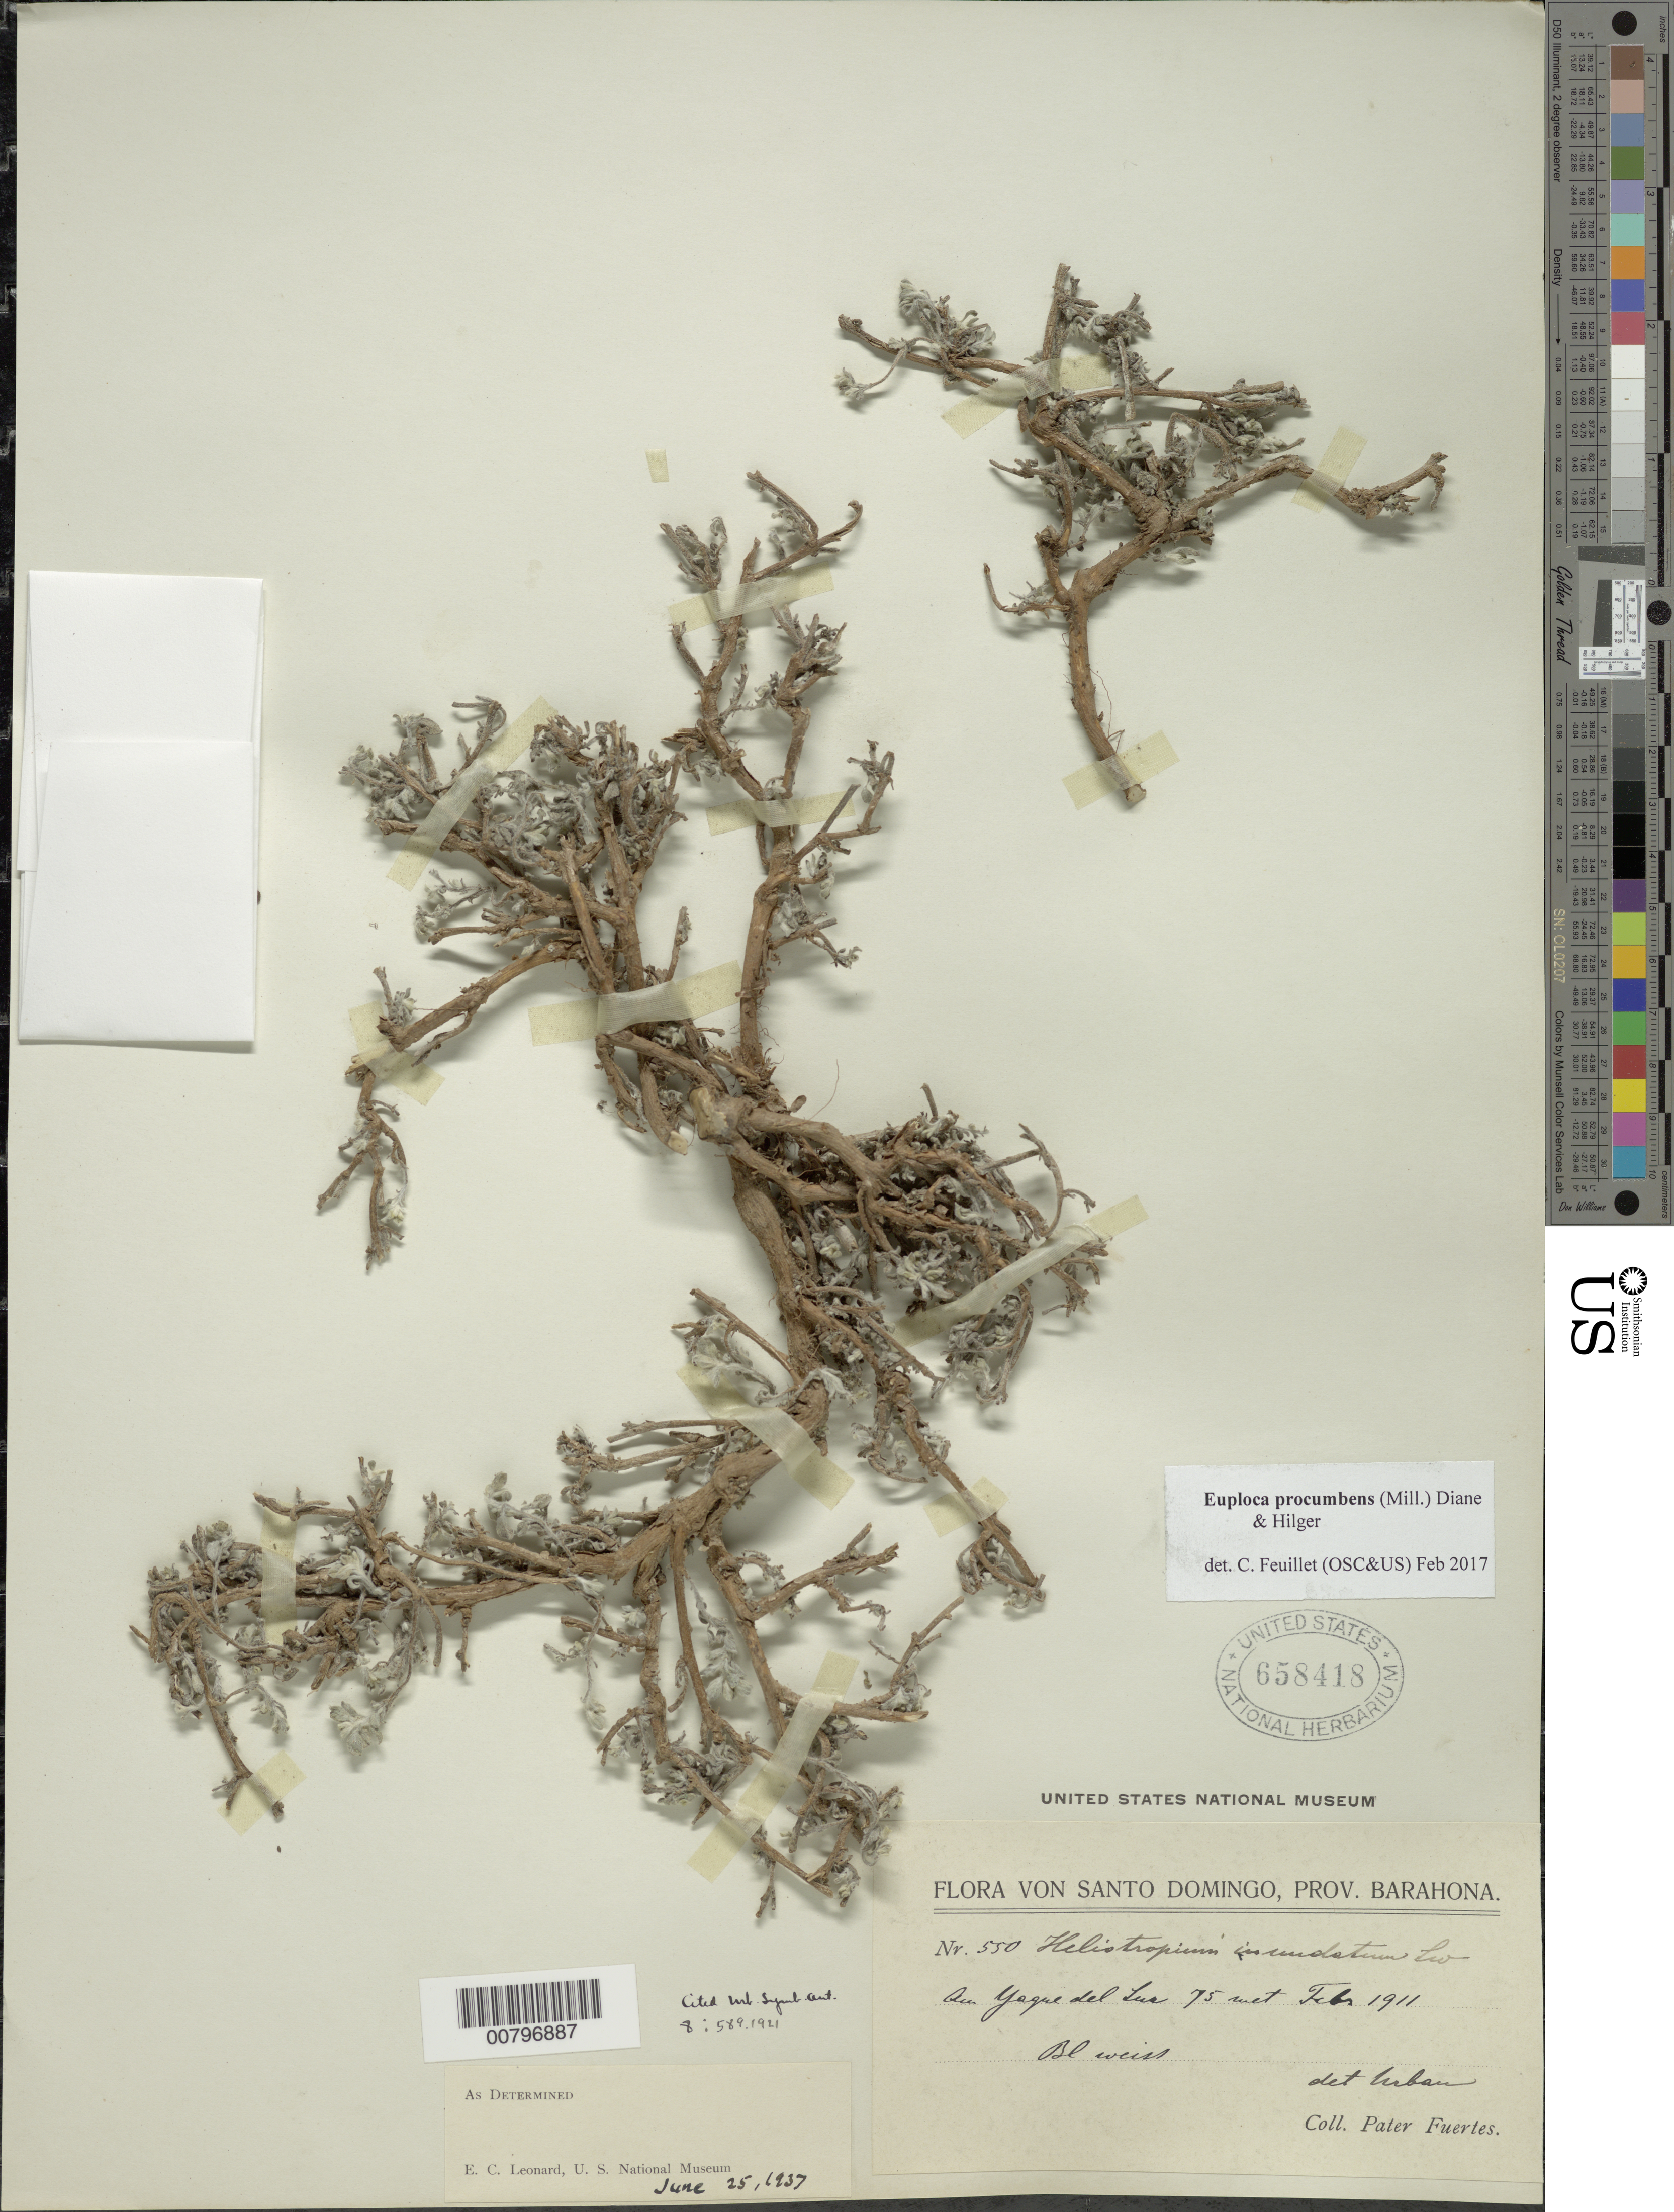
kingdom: Plantae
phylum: Tracheophyta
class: Magnoliopsida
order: Boraginales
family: Heliotropiaceae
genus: Euploca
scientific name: Euploca procumbens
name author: (Mill.) Diane & Hilger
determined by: Feuillet, C.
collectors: M. D. Fuertes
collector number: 550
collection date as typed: Feb 1911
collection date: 1911-02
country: Dominican Republic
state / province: Barahona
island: Hispaniola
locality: Rio Yaque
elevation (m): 75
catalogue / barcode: US 658418